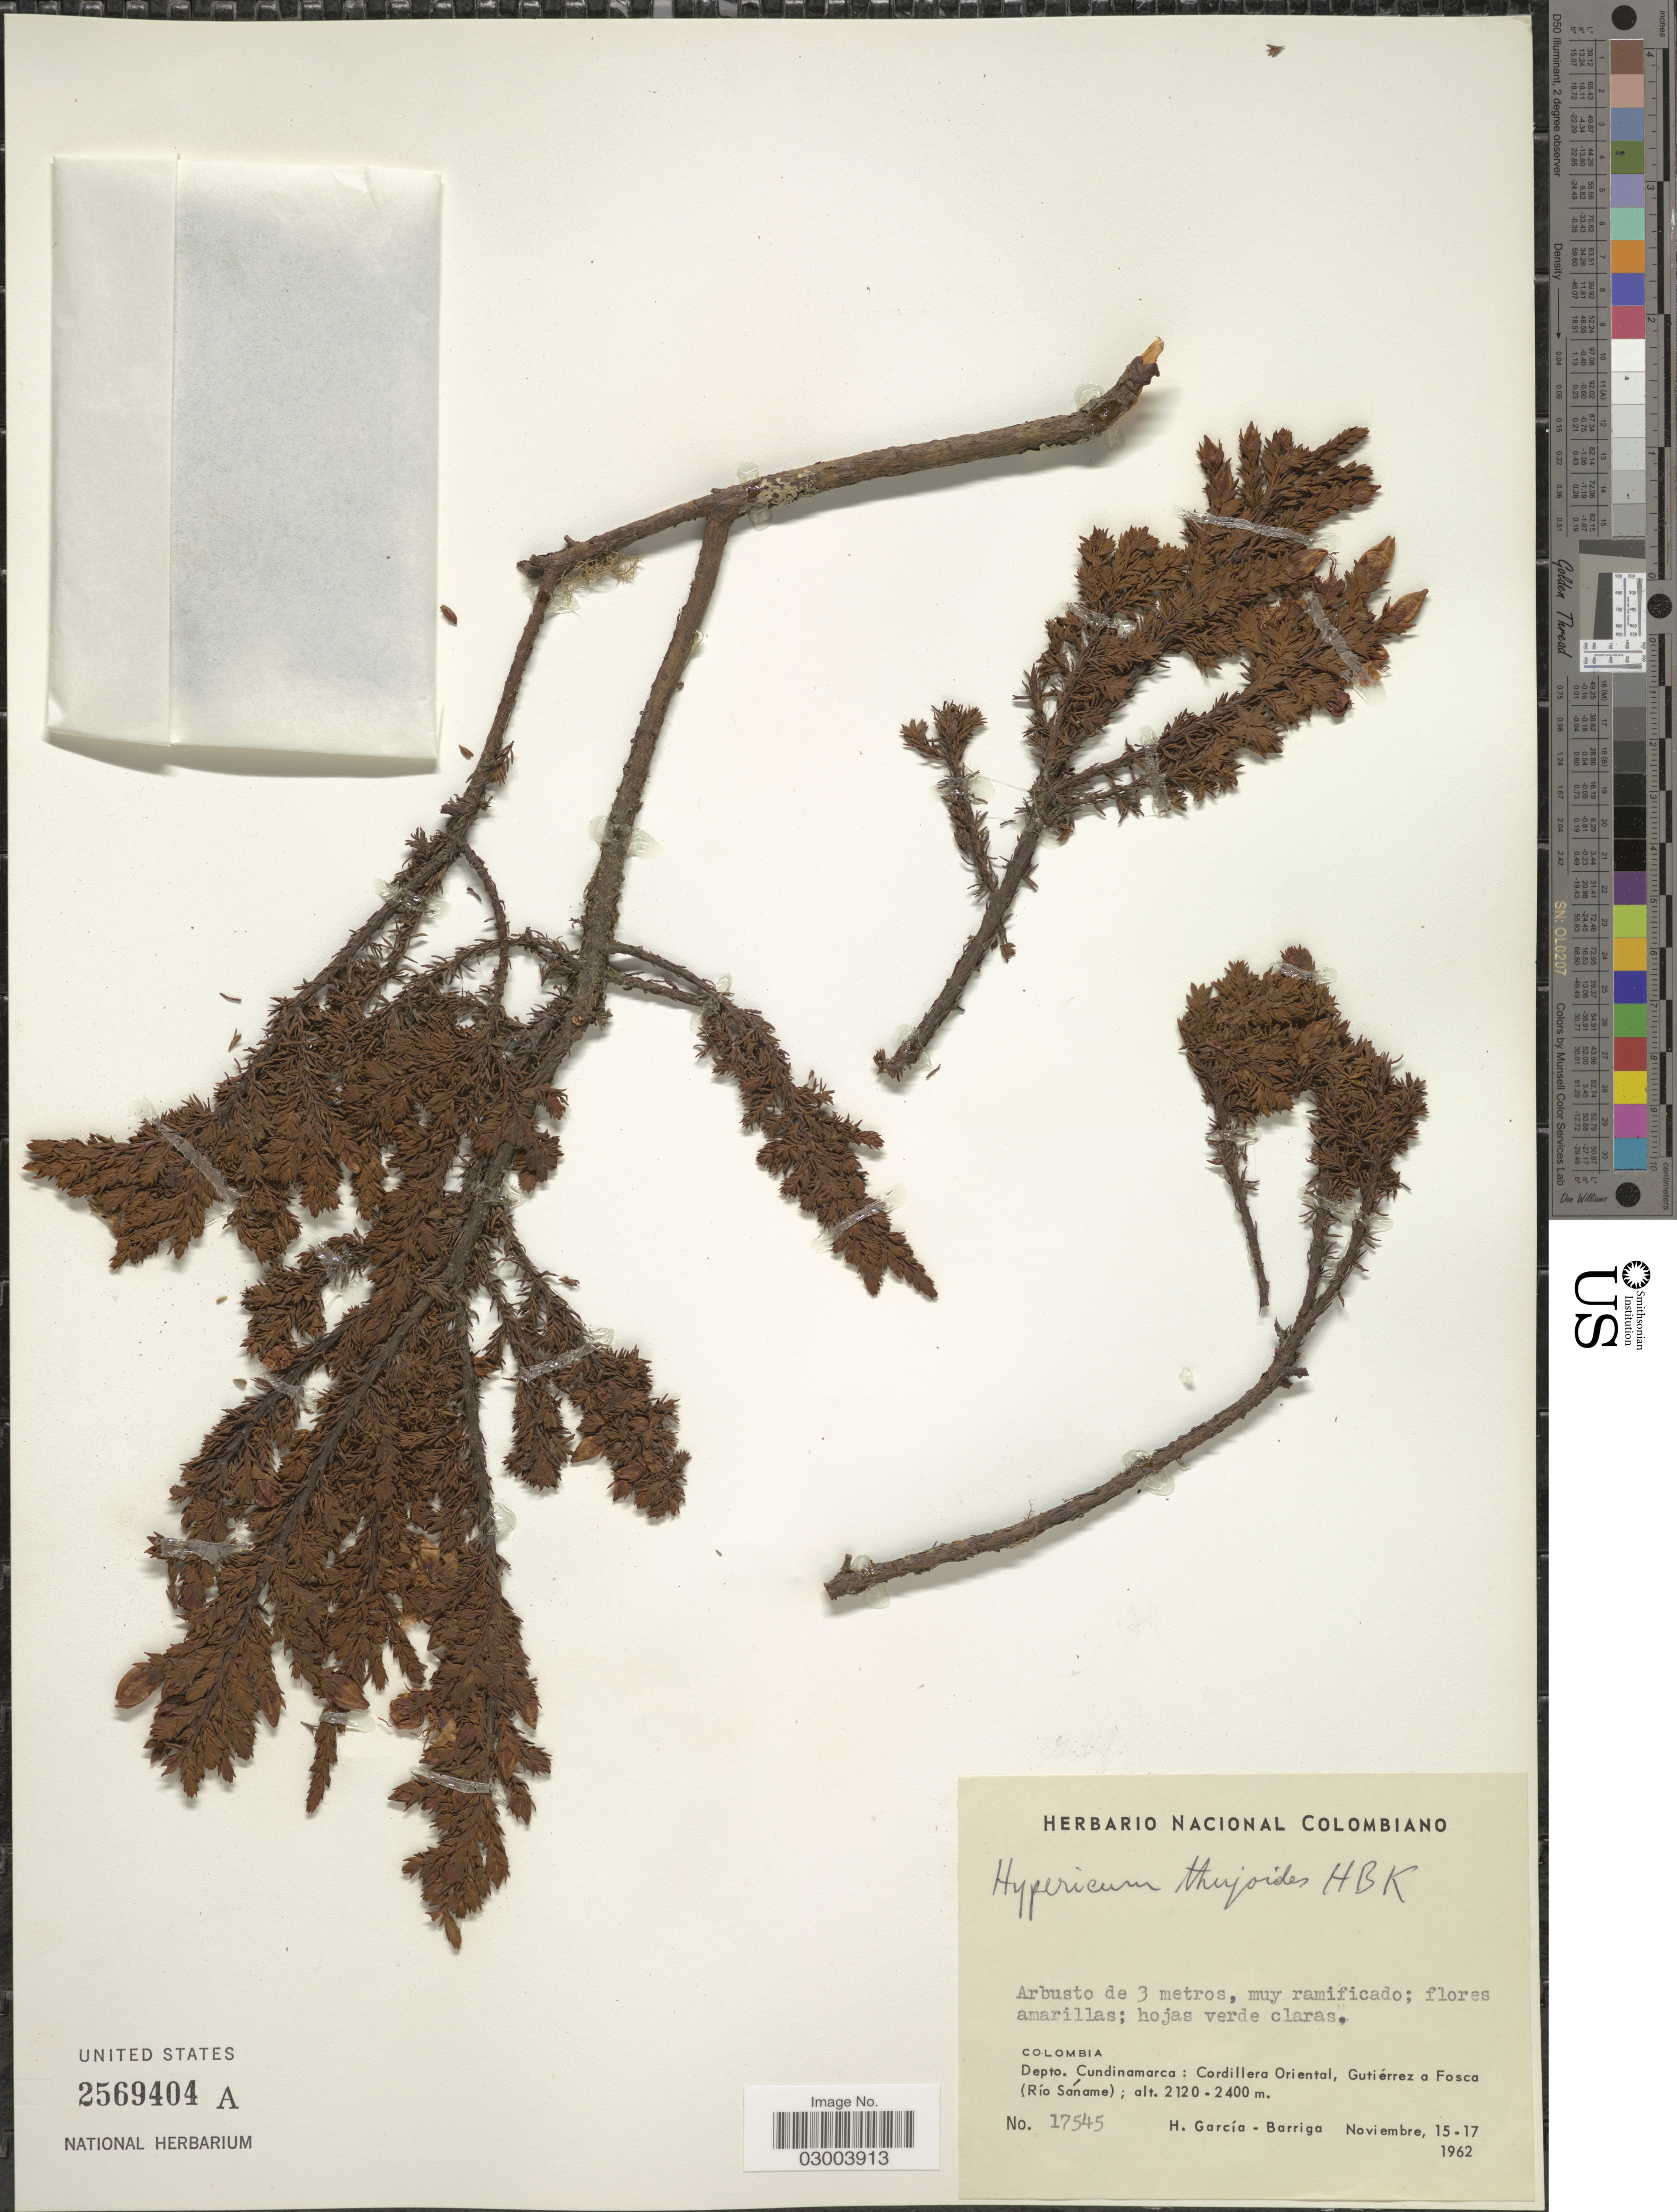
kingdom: Plantae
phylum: Tracheophyta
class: Magnoliopsida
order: Malpighiales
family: Hypericaceae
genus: Hypericum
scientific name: Hypericum thuyoides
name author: Kunth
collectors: H. García Barriga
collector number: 17545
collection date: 1962-11-15/1962-11-17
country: Colombia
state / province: Cundinamarca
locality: Depto. Cundinamarca, Cordillera Oriental. Gutiérrez a Fosca (Río Sáname).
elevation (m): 2120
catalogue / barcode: US 2569404A